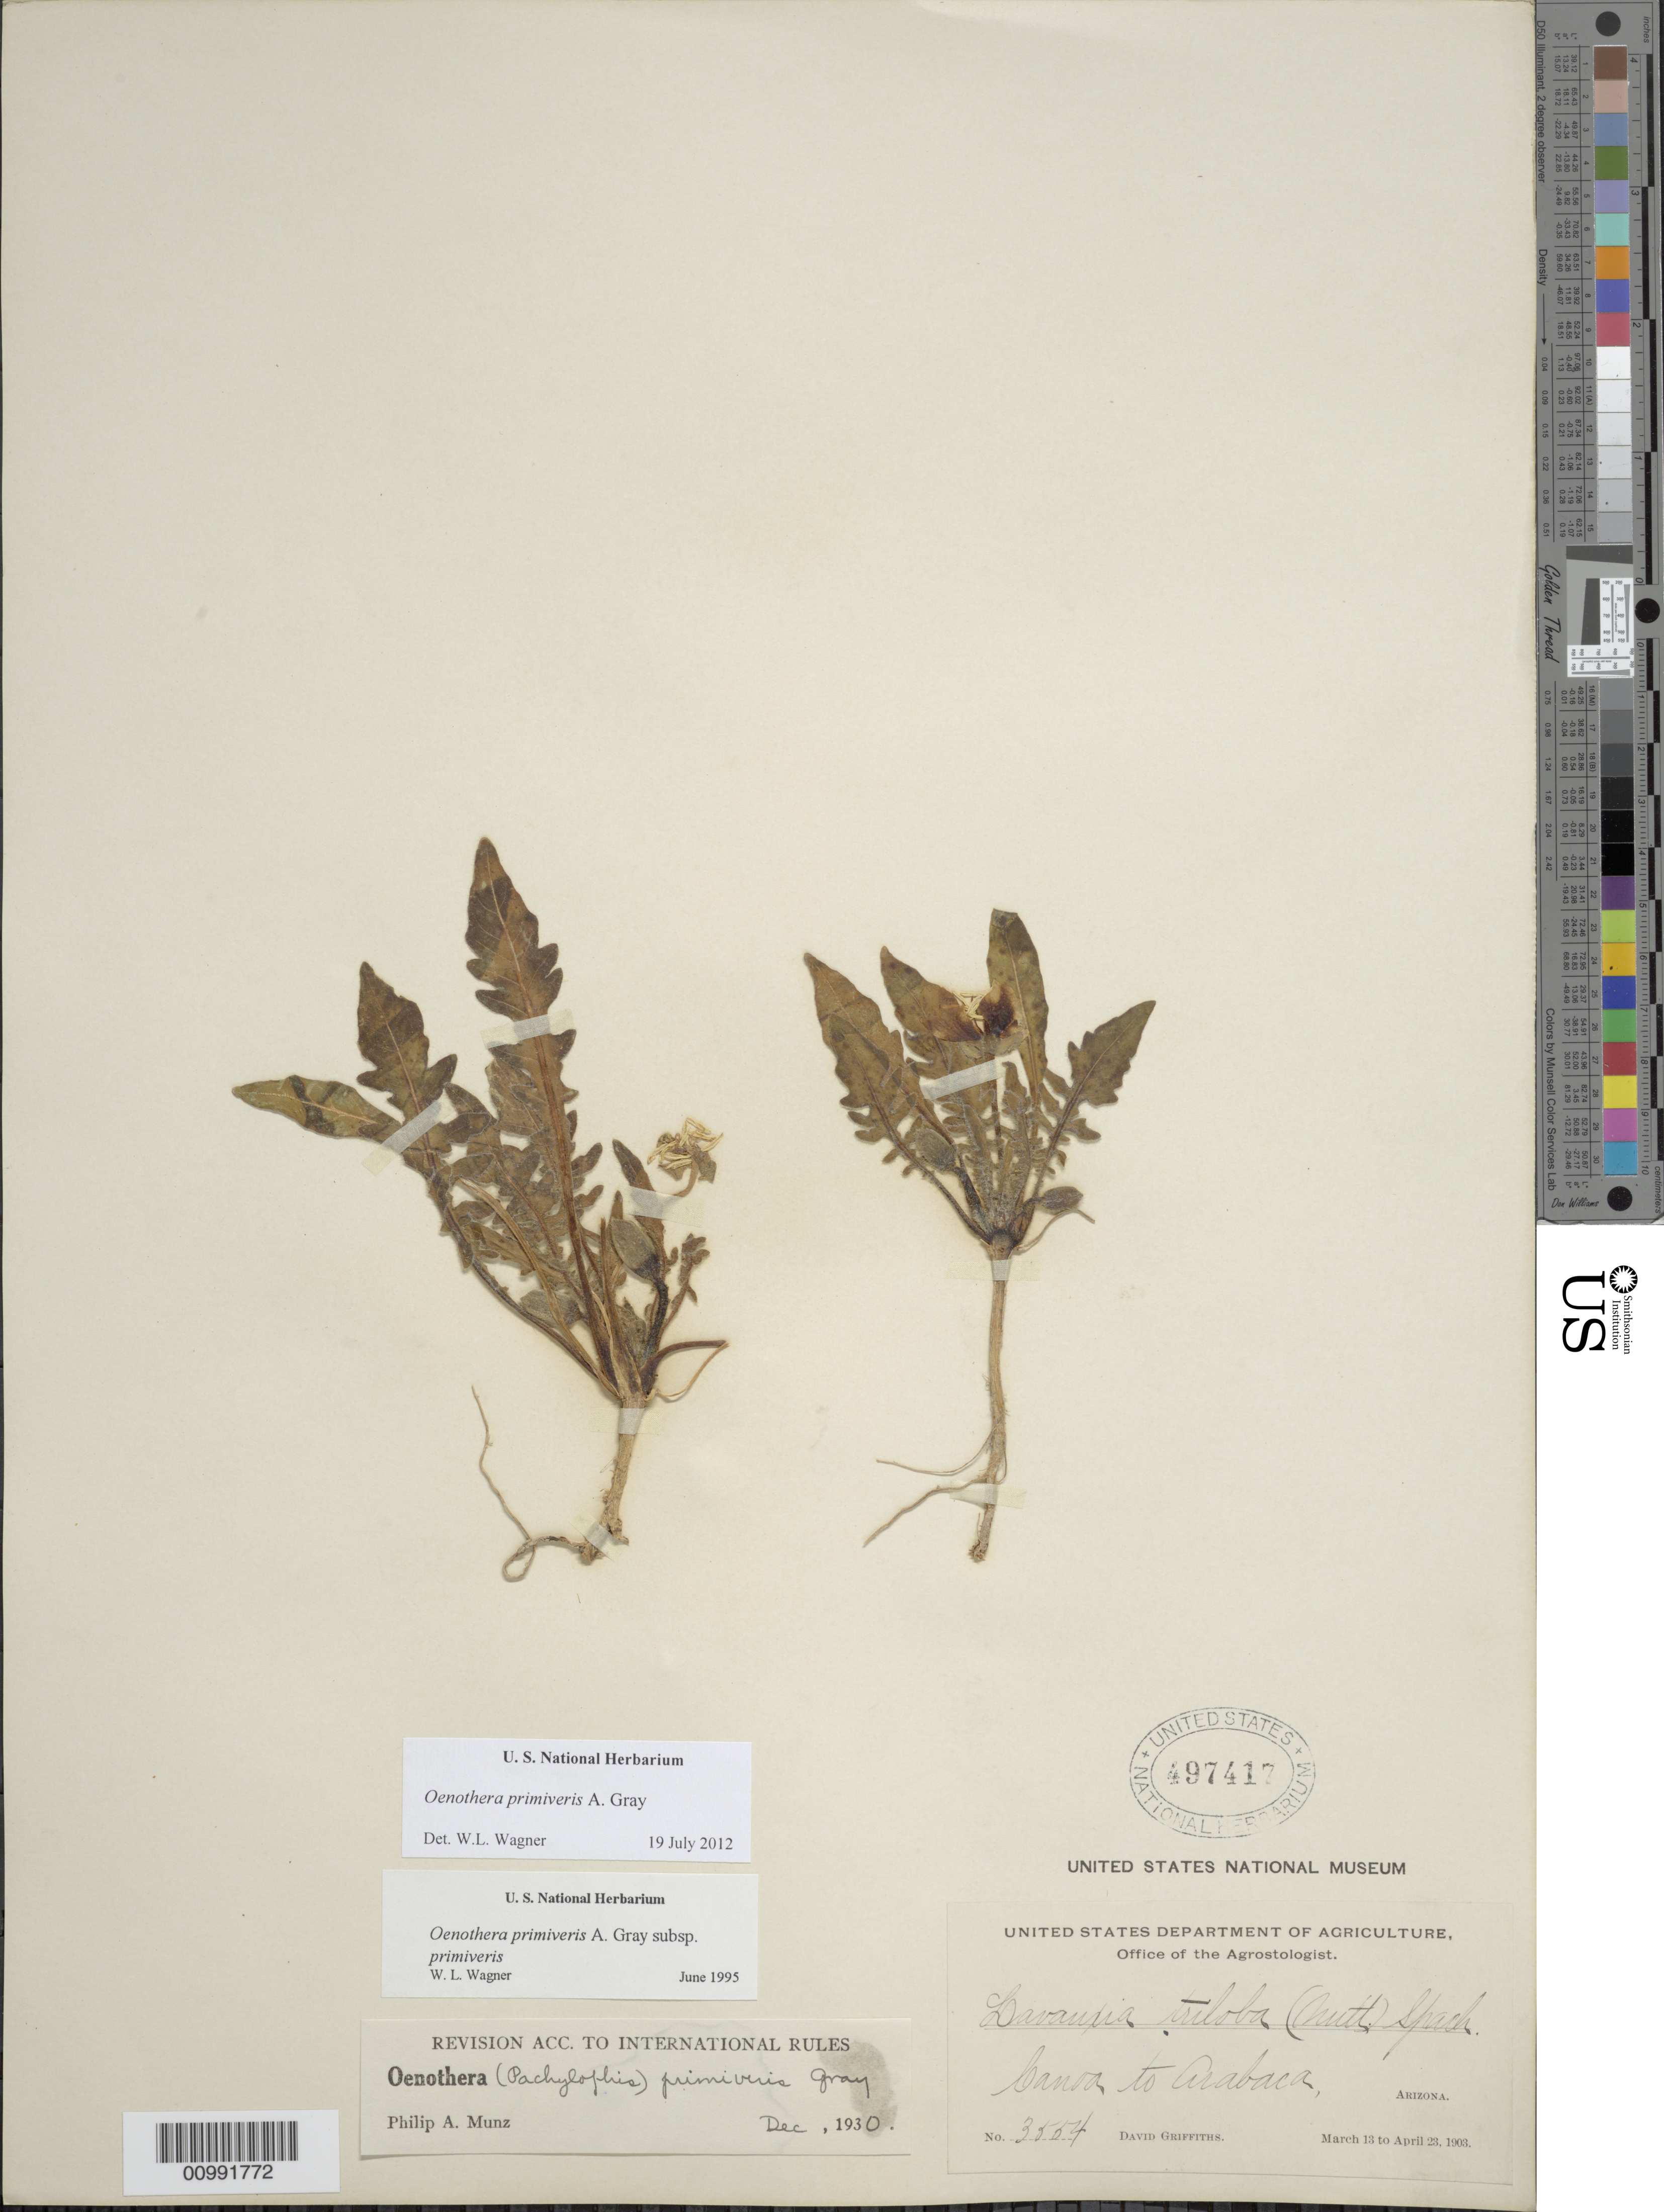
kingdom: Plantae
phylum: Tracheophyta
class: Magnoliopsida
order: Myrtales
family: Onagraceae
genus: Oenothera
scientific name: Oenothera primiveris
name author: A. Gray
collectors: D. Griffiths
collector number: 3554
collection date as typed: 13 Mar 1903 to 23 Apr 1903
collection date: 1903-03-13/1903-04-23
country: United States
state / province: Arizona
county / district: Pima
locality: Canoa to Arabaca.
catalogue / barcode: US 497417